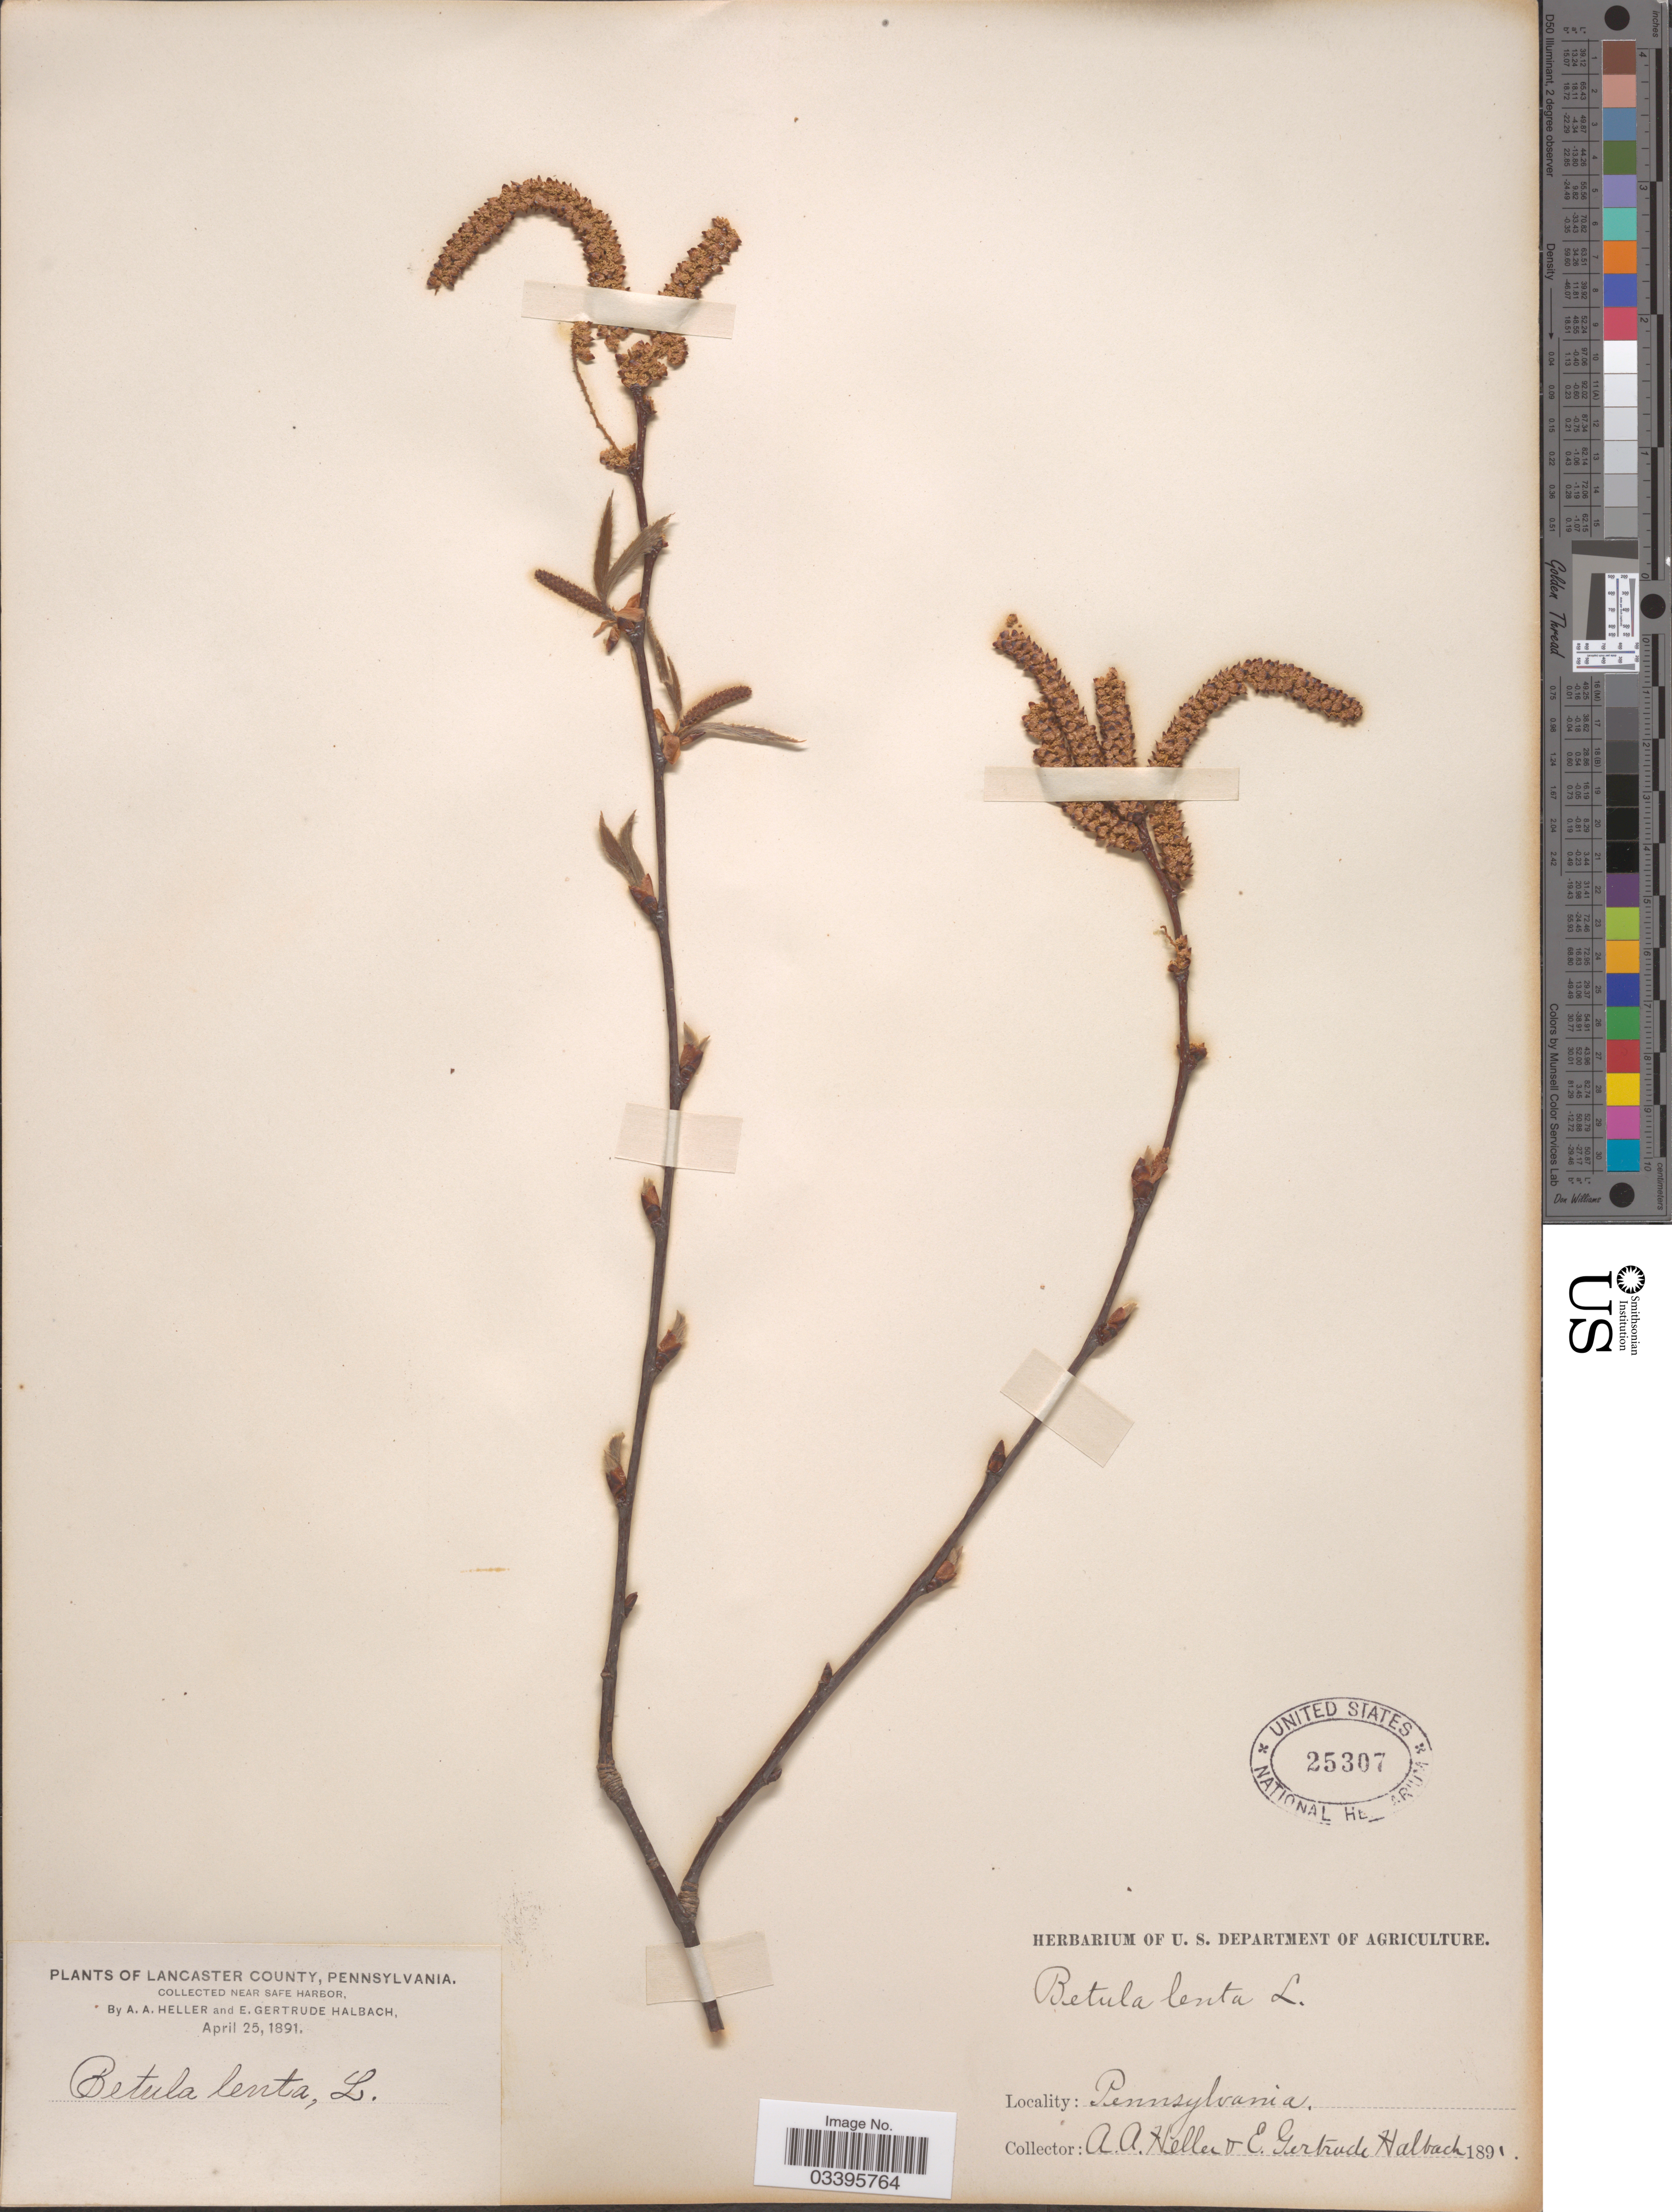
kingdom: Plantae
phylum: Tracheophyta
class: Magnoliopsida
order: Fagales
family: Betulaceae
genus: Betula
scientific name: Betula lenta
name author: L.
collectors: A. A. Heller & E. G. Halbach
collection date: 1891-04-25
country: United States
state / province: Pennsylvania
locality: Lancaster County, near safe harbor.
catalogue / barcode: US 25307